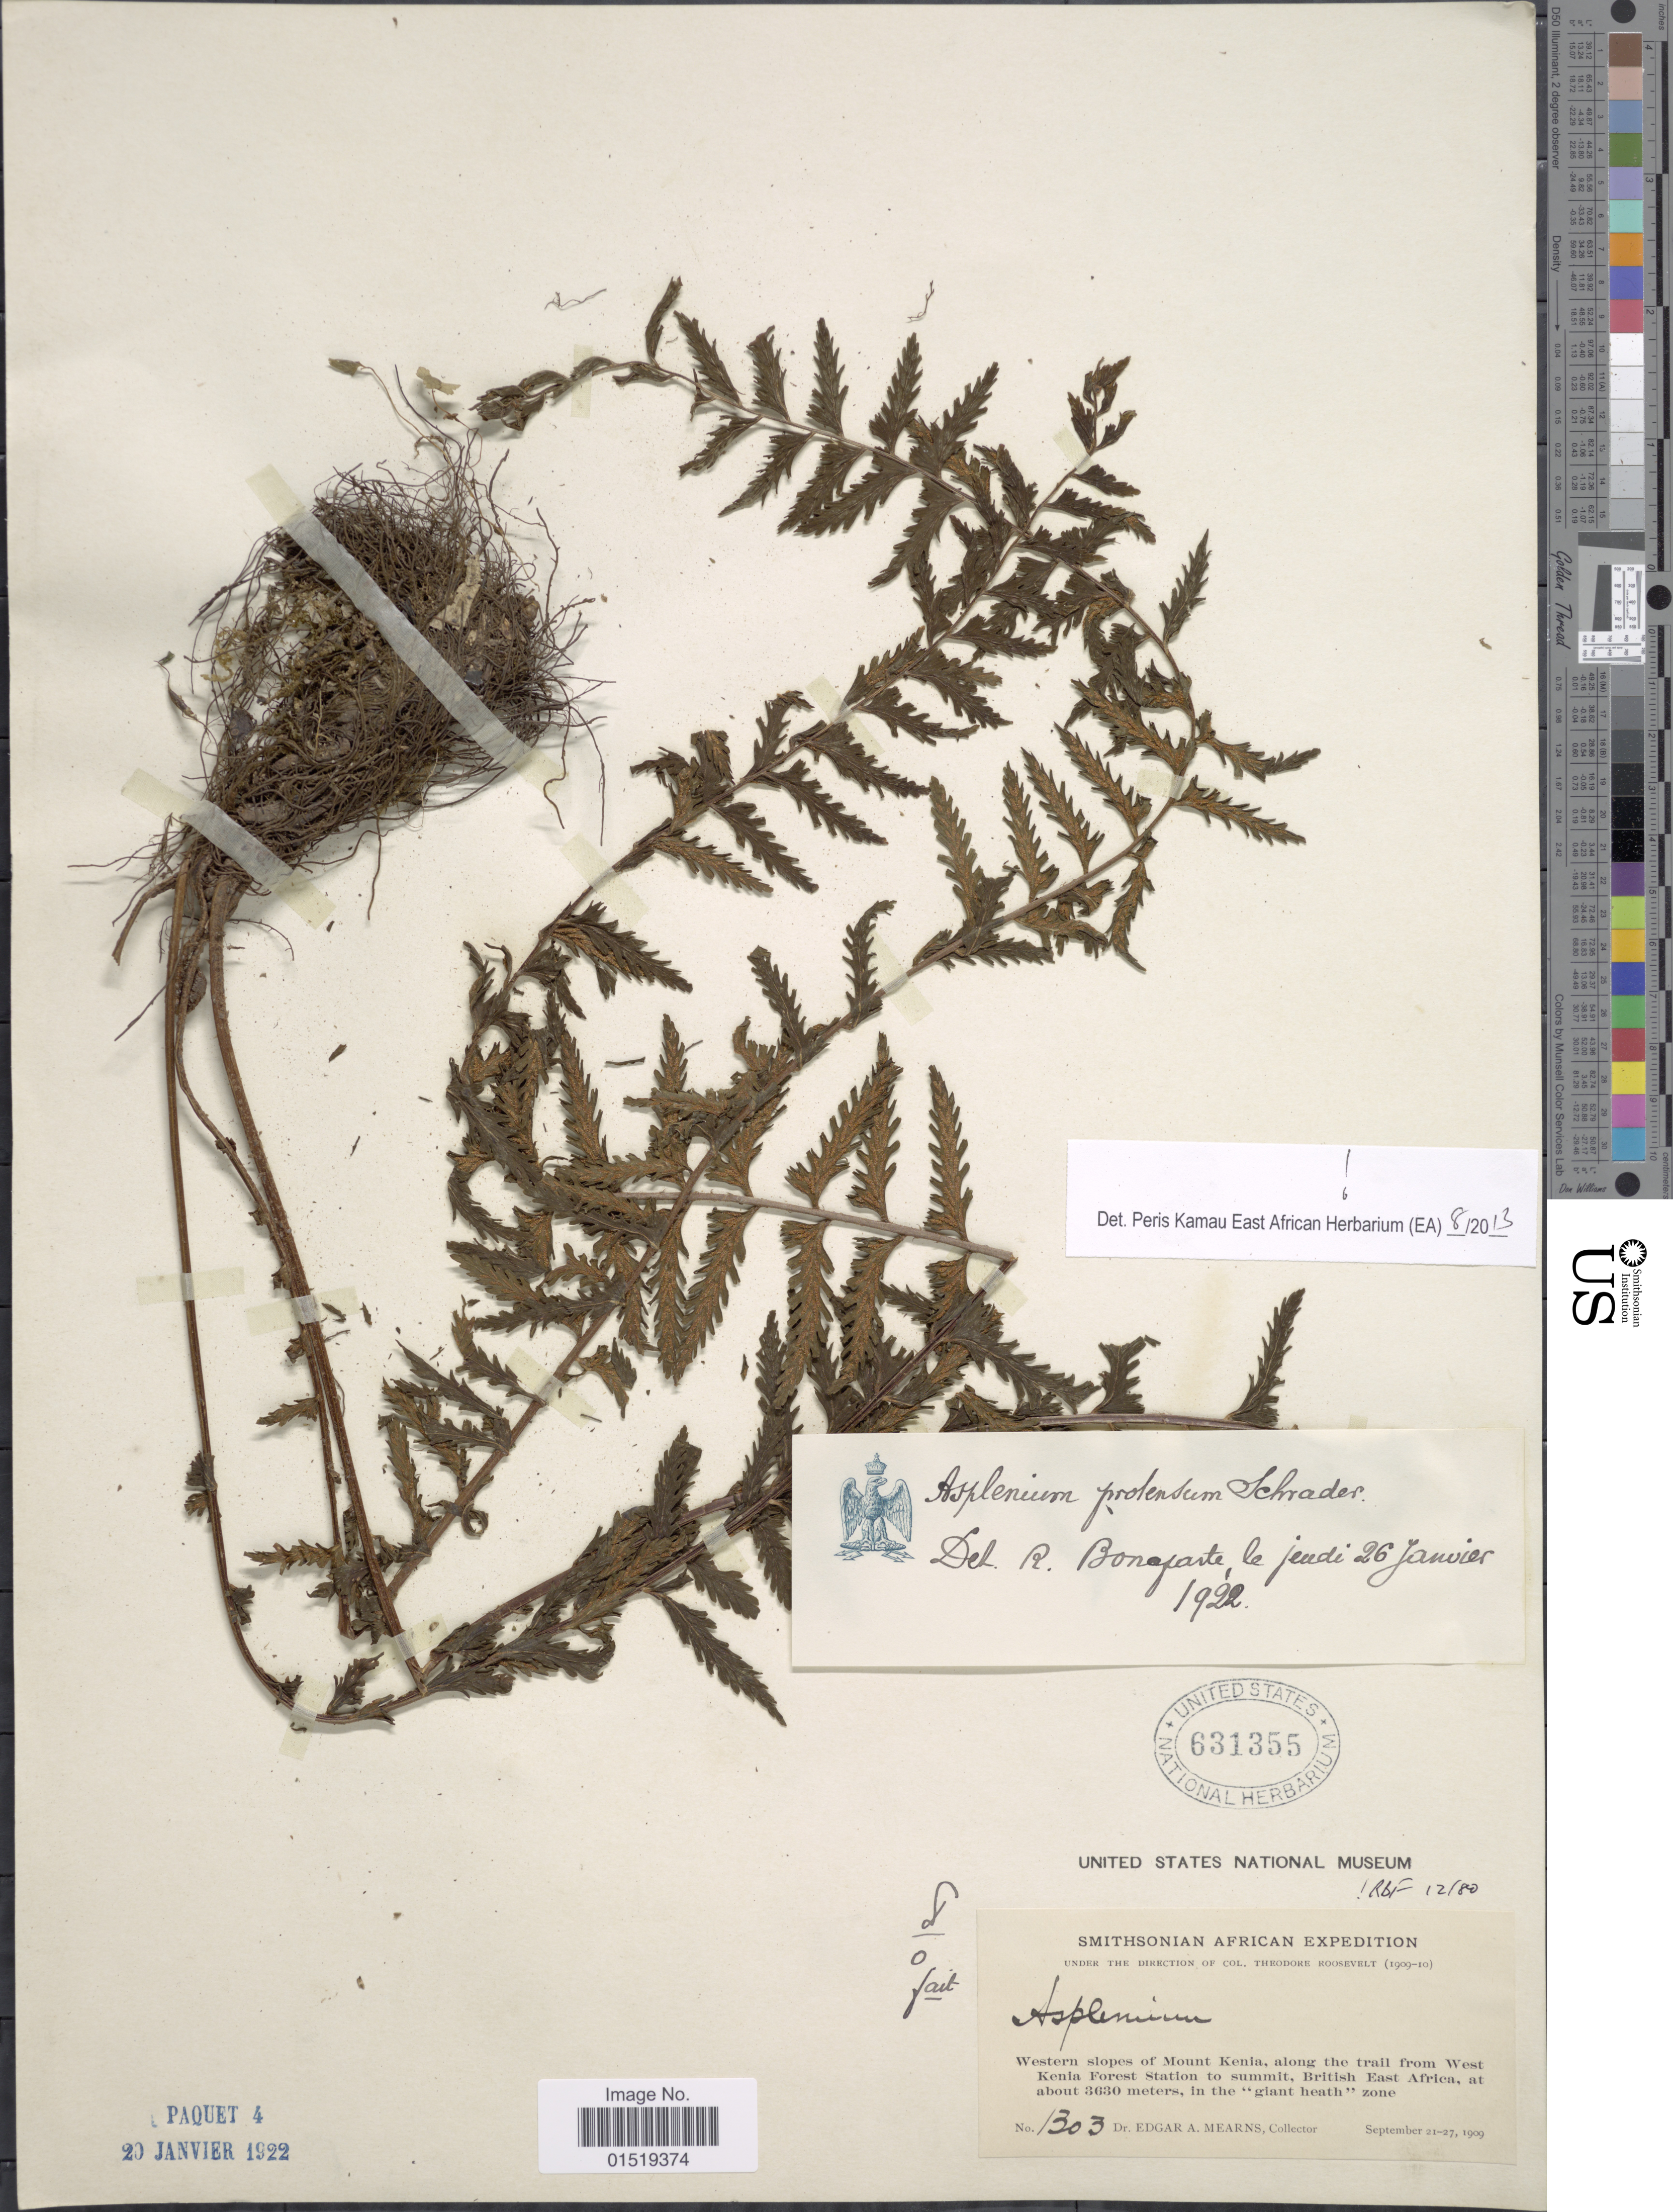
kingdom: Plantae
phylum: Tracheophyta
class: Polypodiopsida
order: Polypodiales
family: Aspleniaceae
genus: Asplenium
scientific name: Asplenium protensum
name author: Schrad.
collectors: E. A. Mearns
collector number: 1303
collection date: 1909-09-21/1909-09-27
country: Kenya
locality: Western slopes of Mount Kenia, along the trail from West Kenia Forest Station to summit, British East Africa, in the "giant heath" zone.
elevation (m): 3630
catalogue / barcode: US 631355